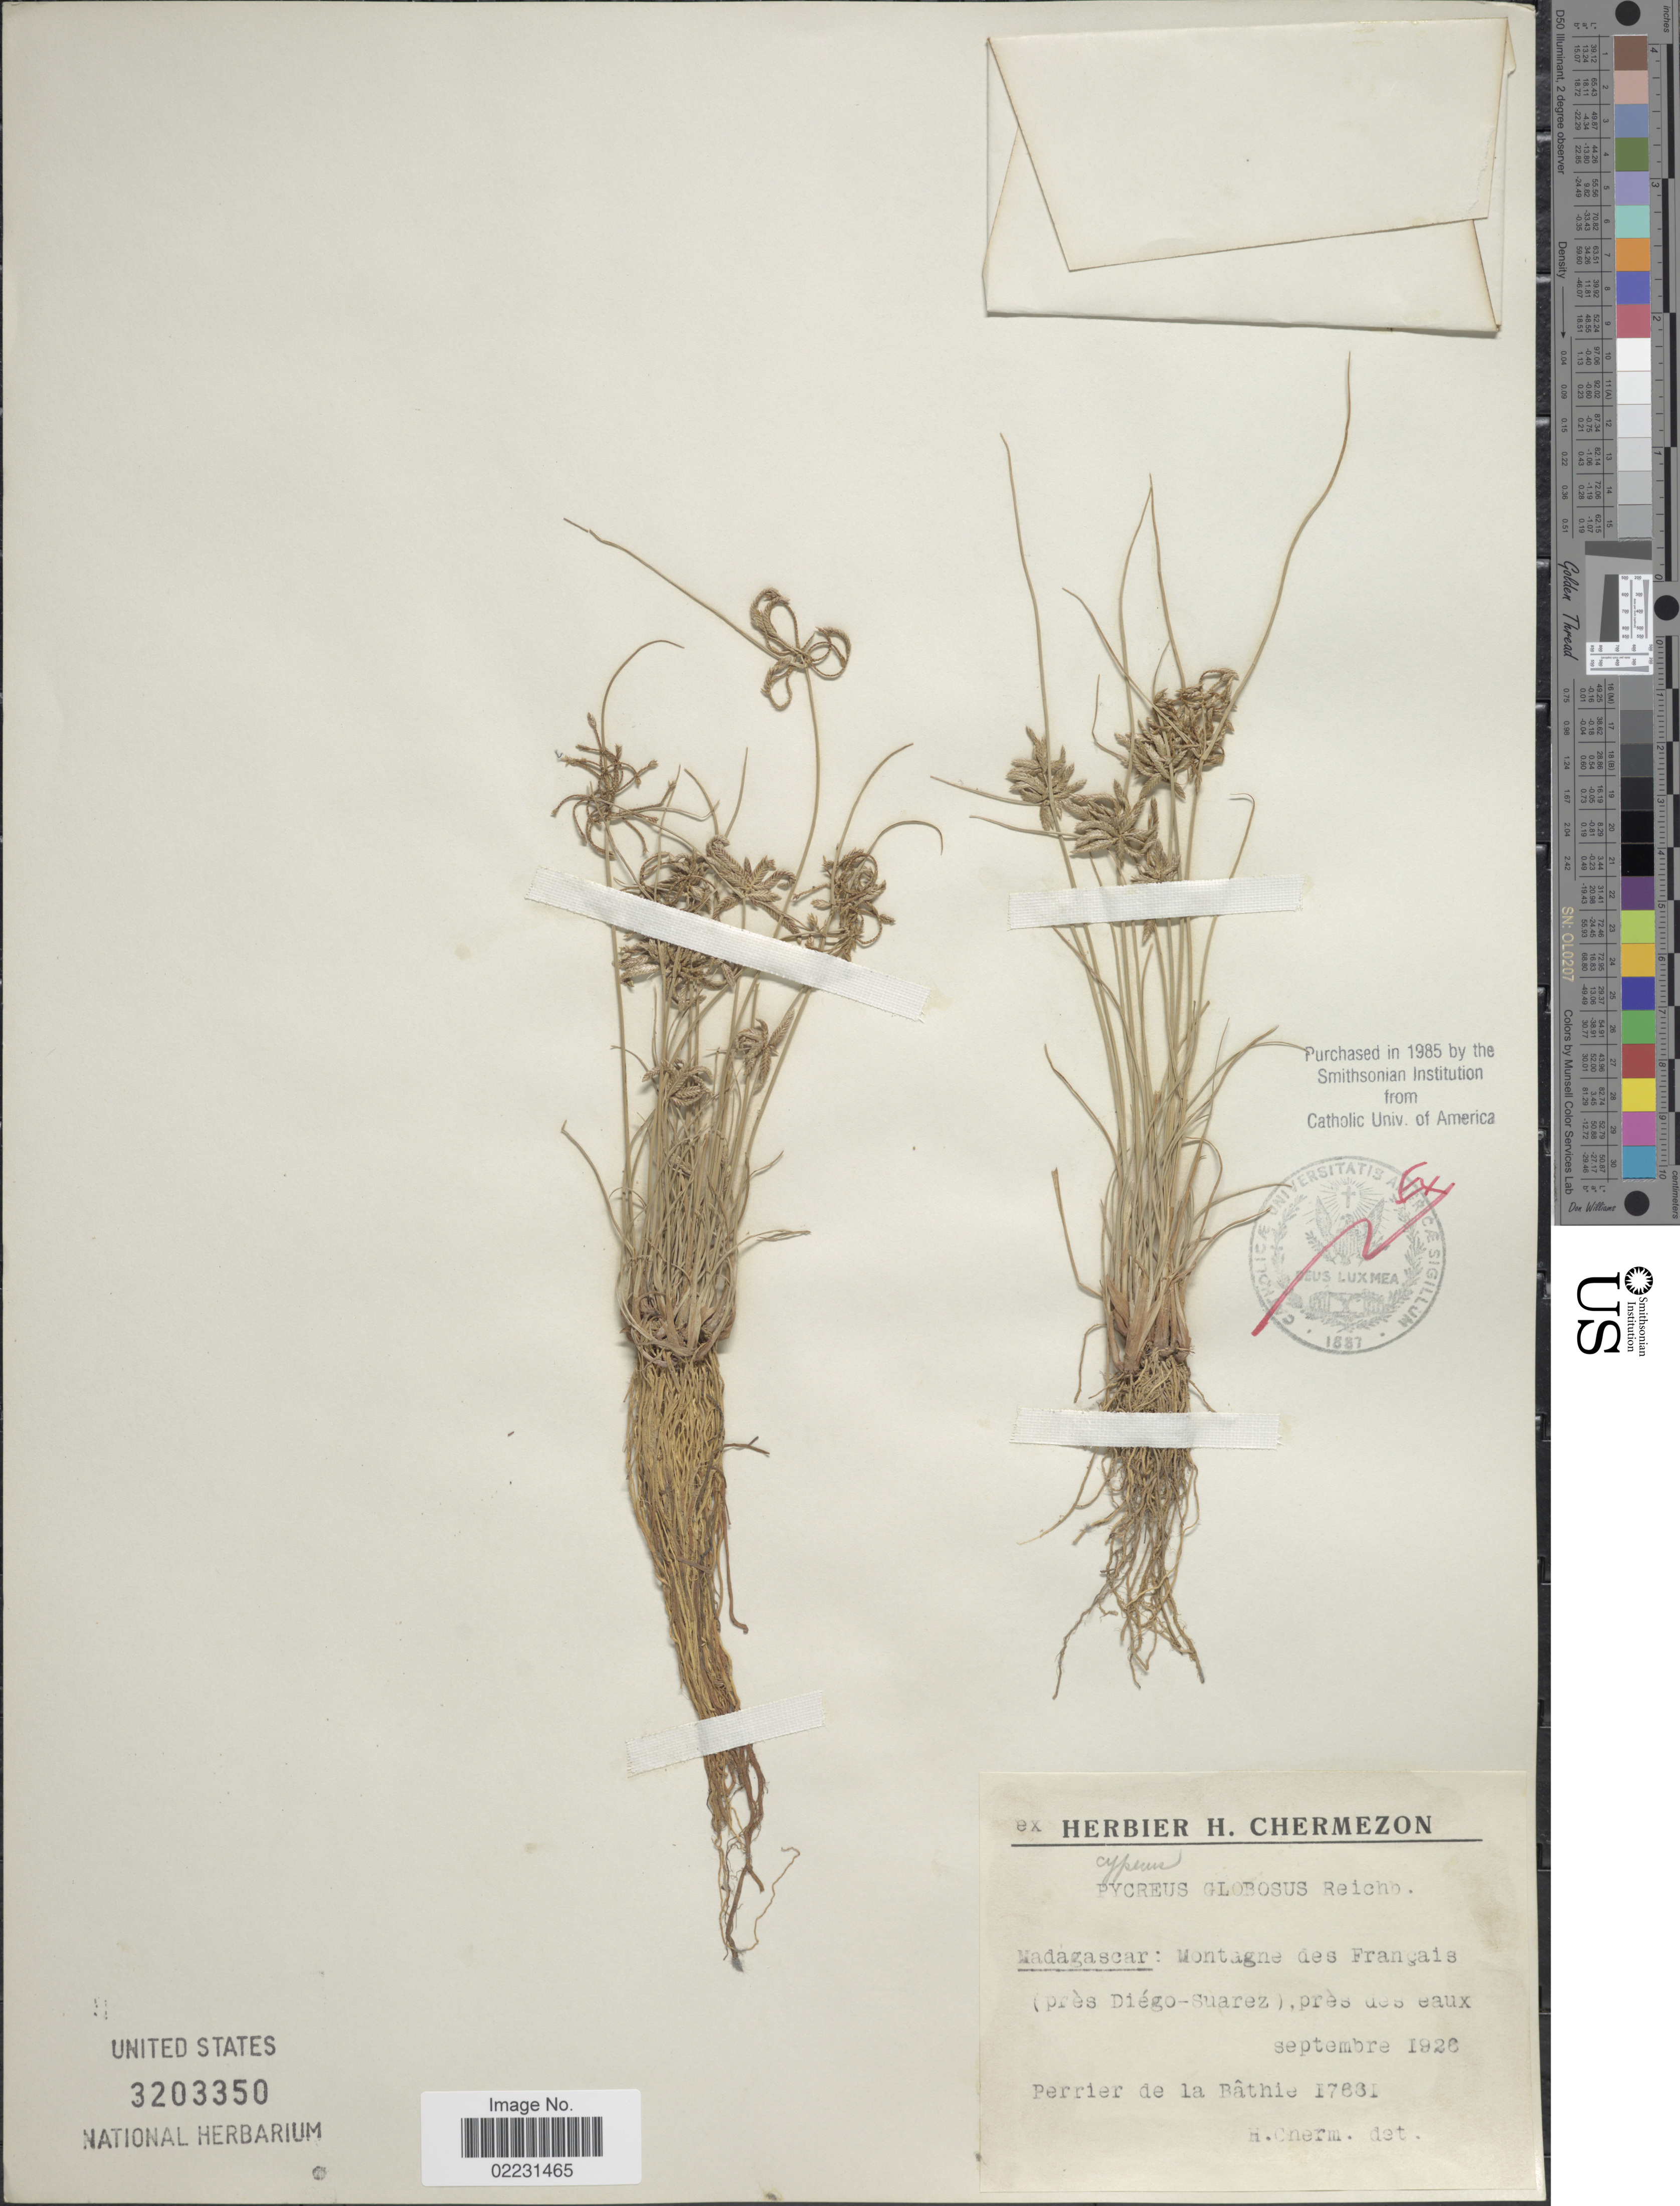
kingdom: Plantae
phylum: Tracheophyta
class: Liliopsida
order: Poales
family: Cyperaceae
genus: Cyperus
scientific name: Cyperus flavidus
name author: Retz.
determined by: Strong, Mark T., (BOT), Smithsonian Institution - National Museum of Natural History (UNITED STATES)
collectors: Perrier de la Bâthie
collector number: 17631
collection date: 1926-09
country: Madagascar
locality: Montagne des Francais (pres Diego-Suarez), Pres des eaux.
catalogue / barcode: US 3203350